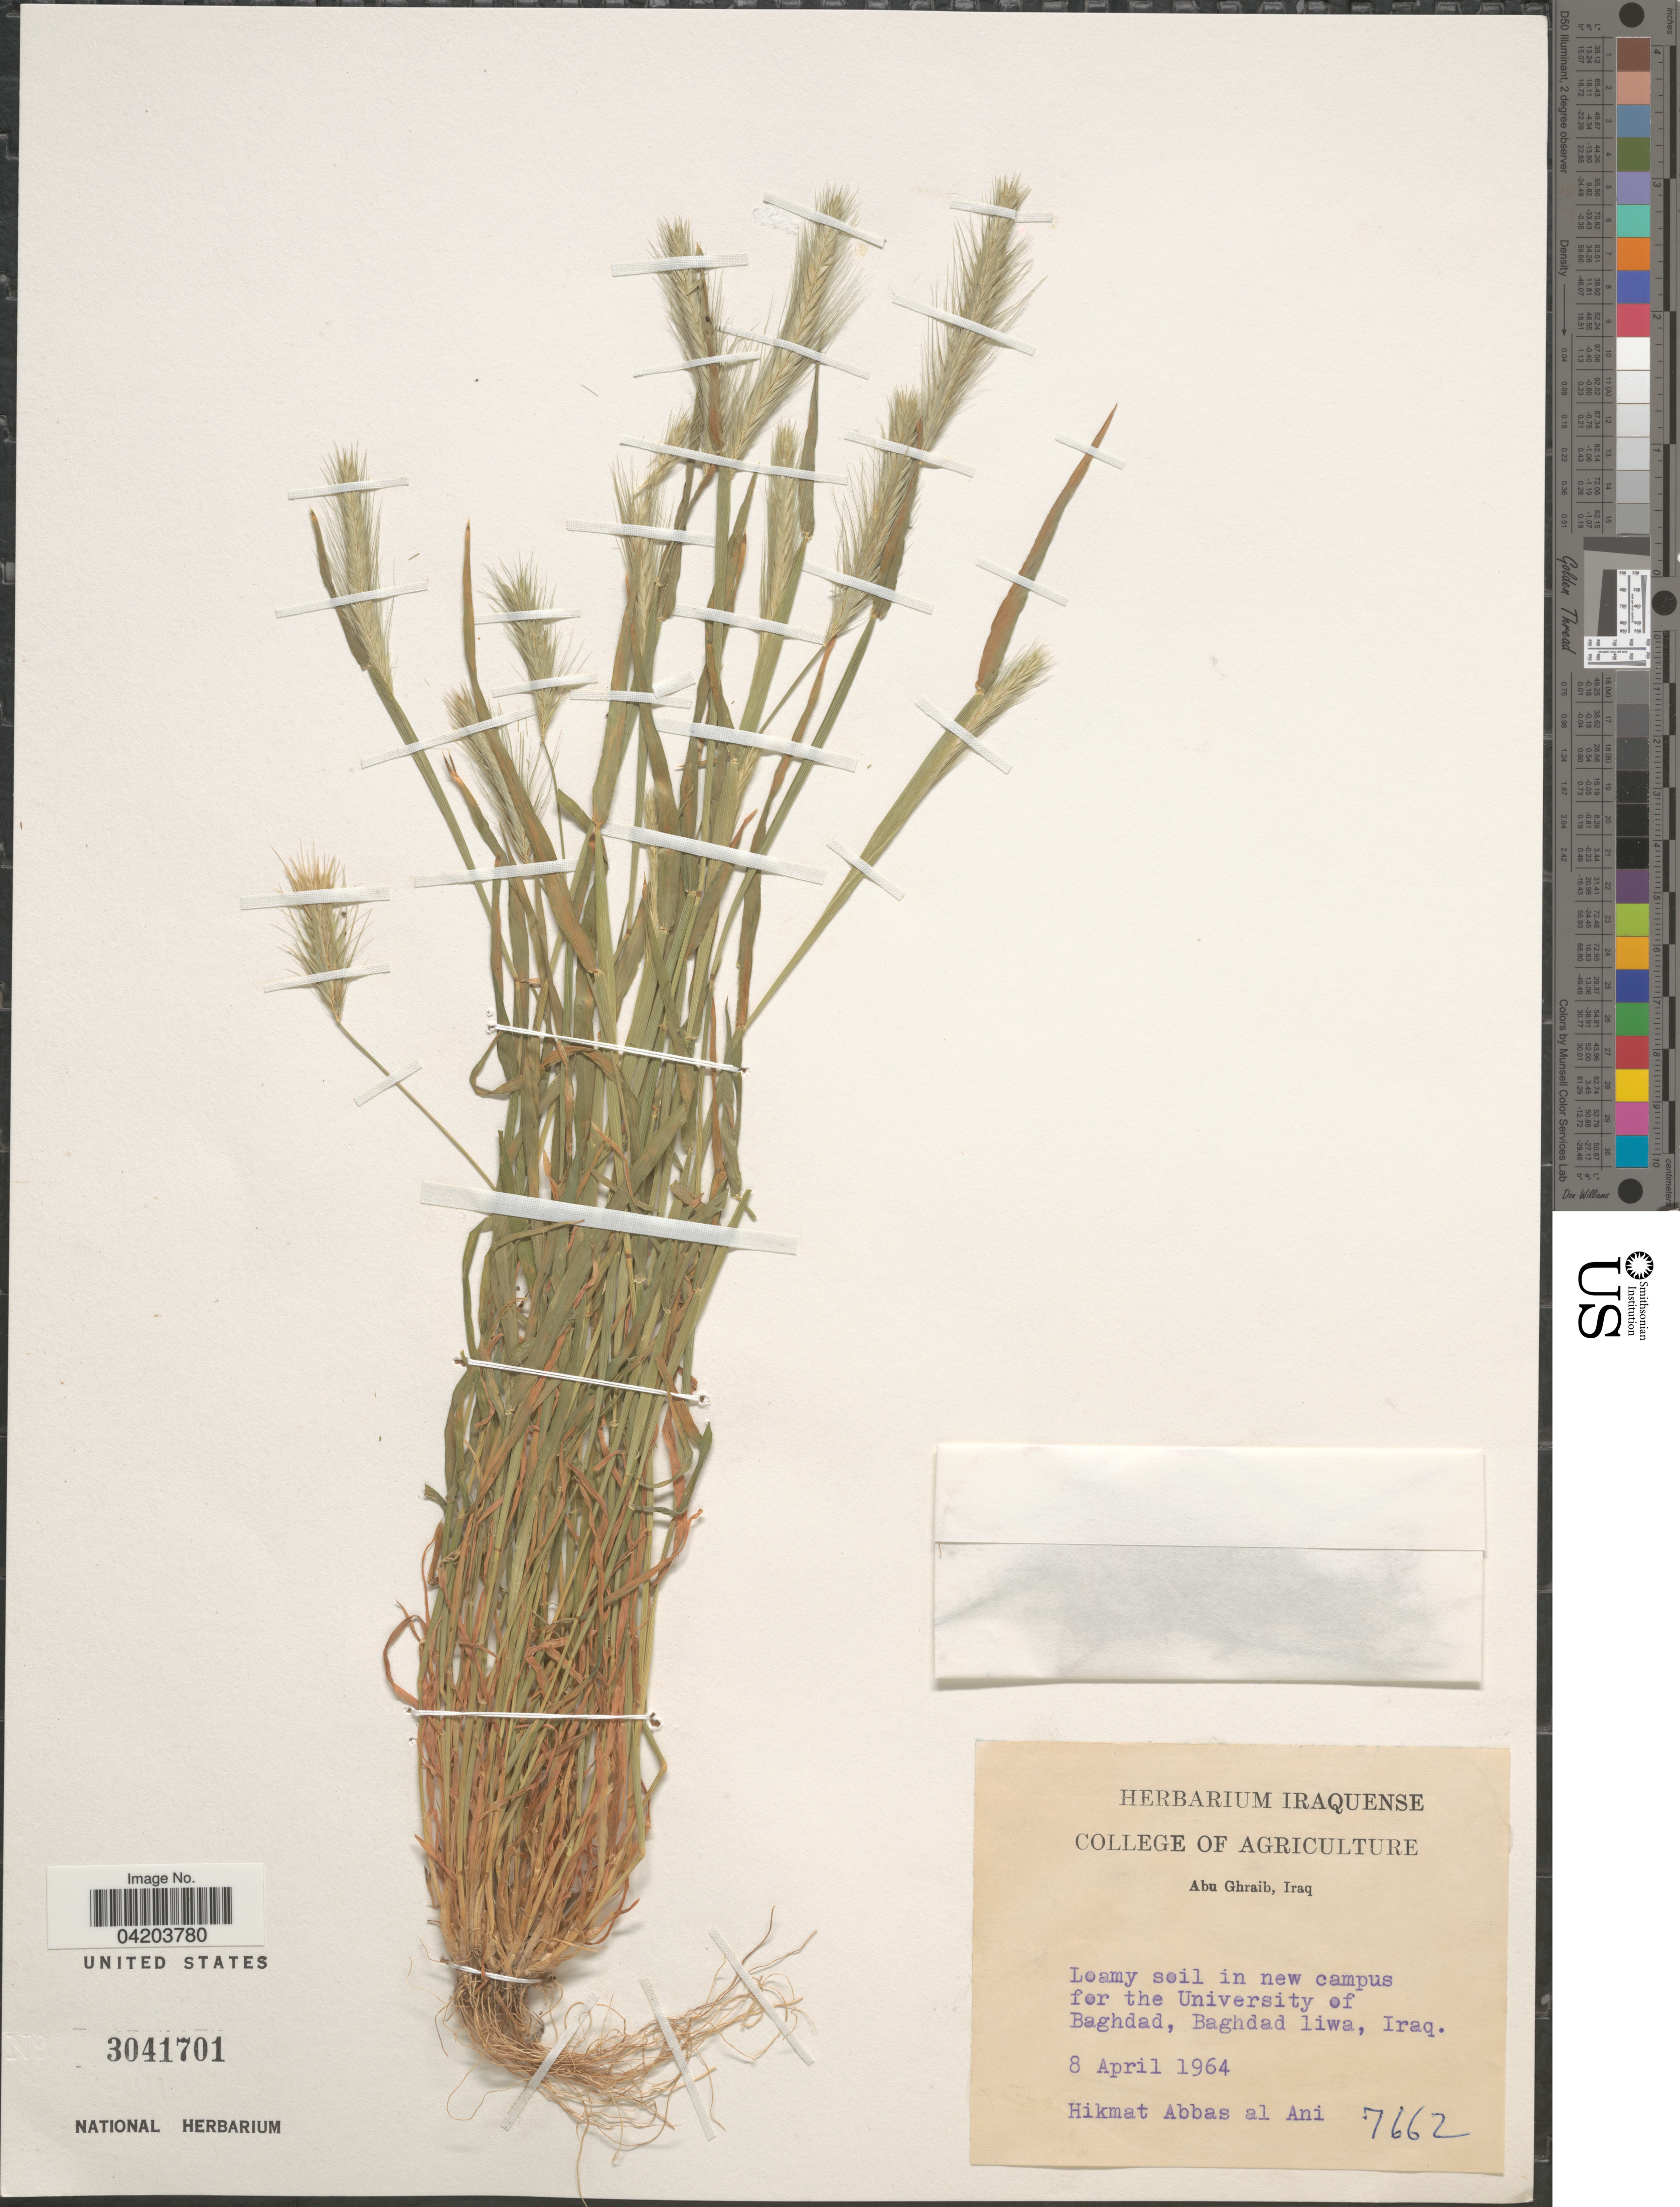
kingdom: Plantae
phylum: Tracheophyta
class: Liliopsida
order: Poales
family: Poaceae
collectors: H. Abbas al Ani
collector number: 7662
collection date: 1964-04-08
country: Iraq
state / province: Baghdad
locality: Abu Ghraib. In new campus for the University of Baghdad, Baghdad liwa.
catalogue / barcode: US 3041701